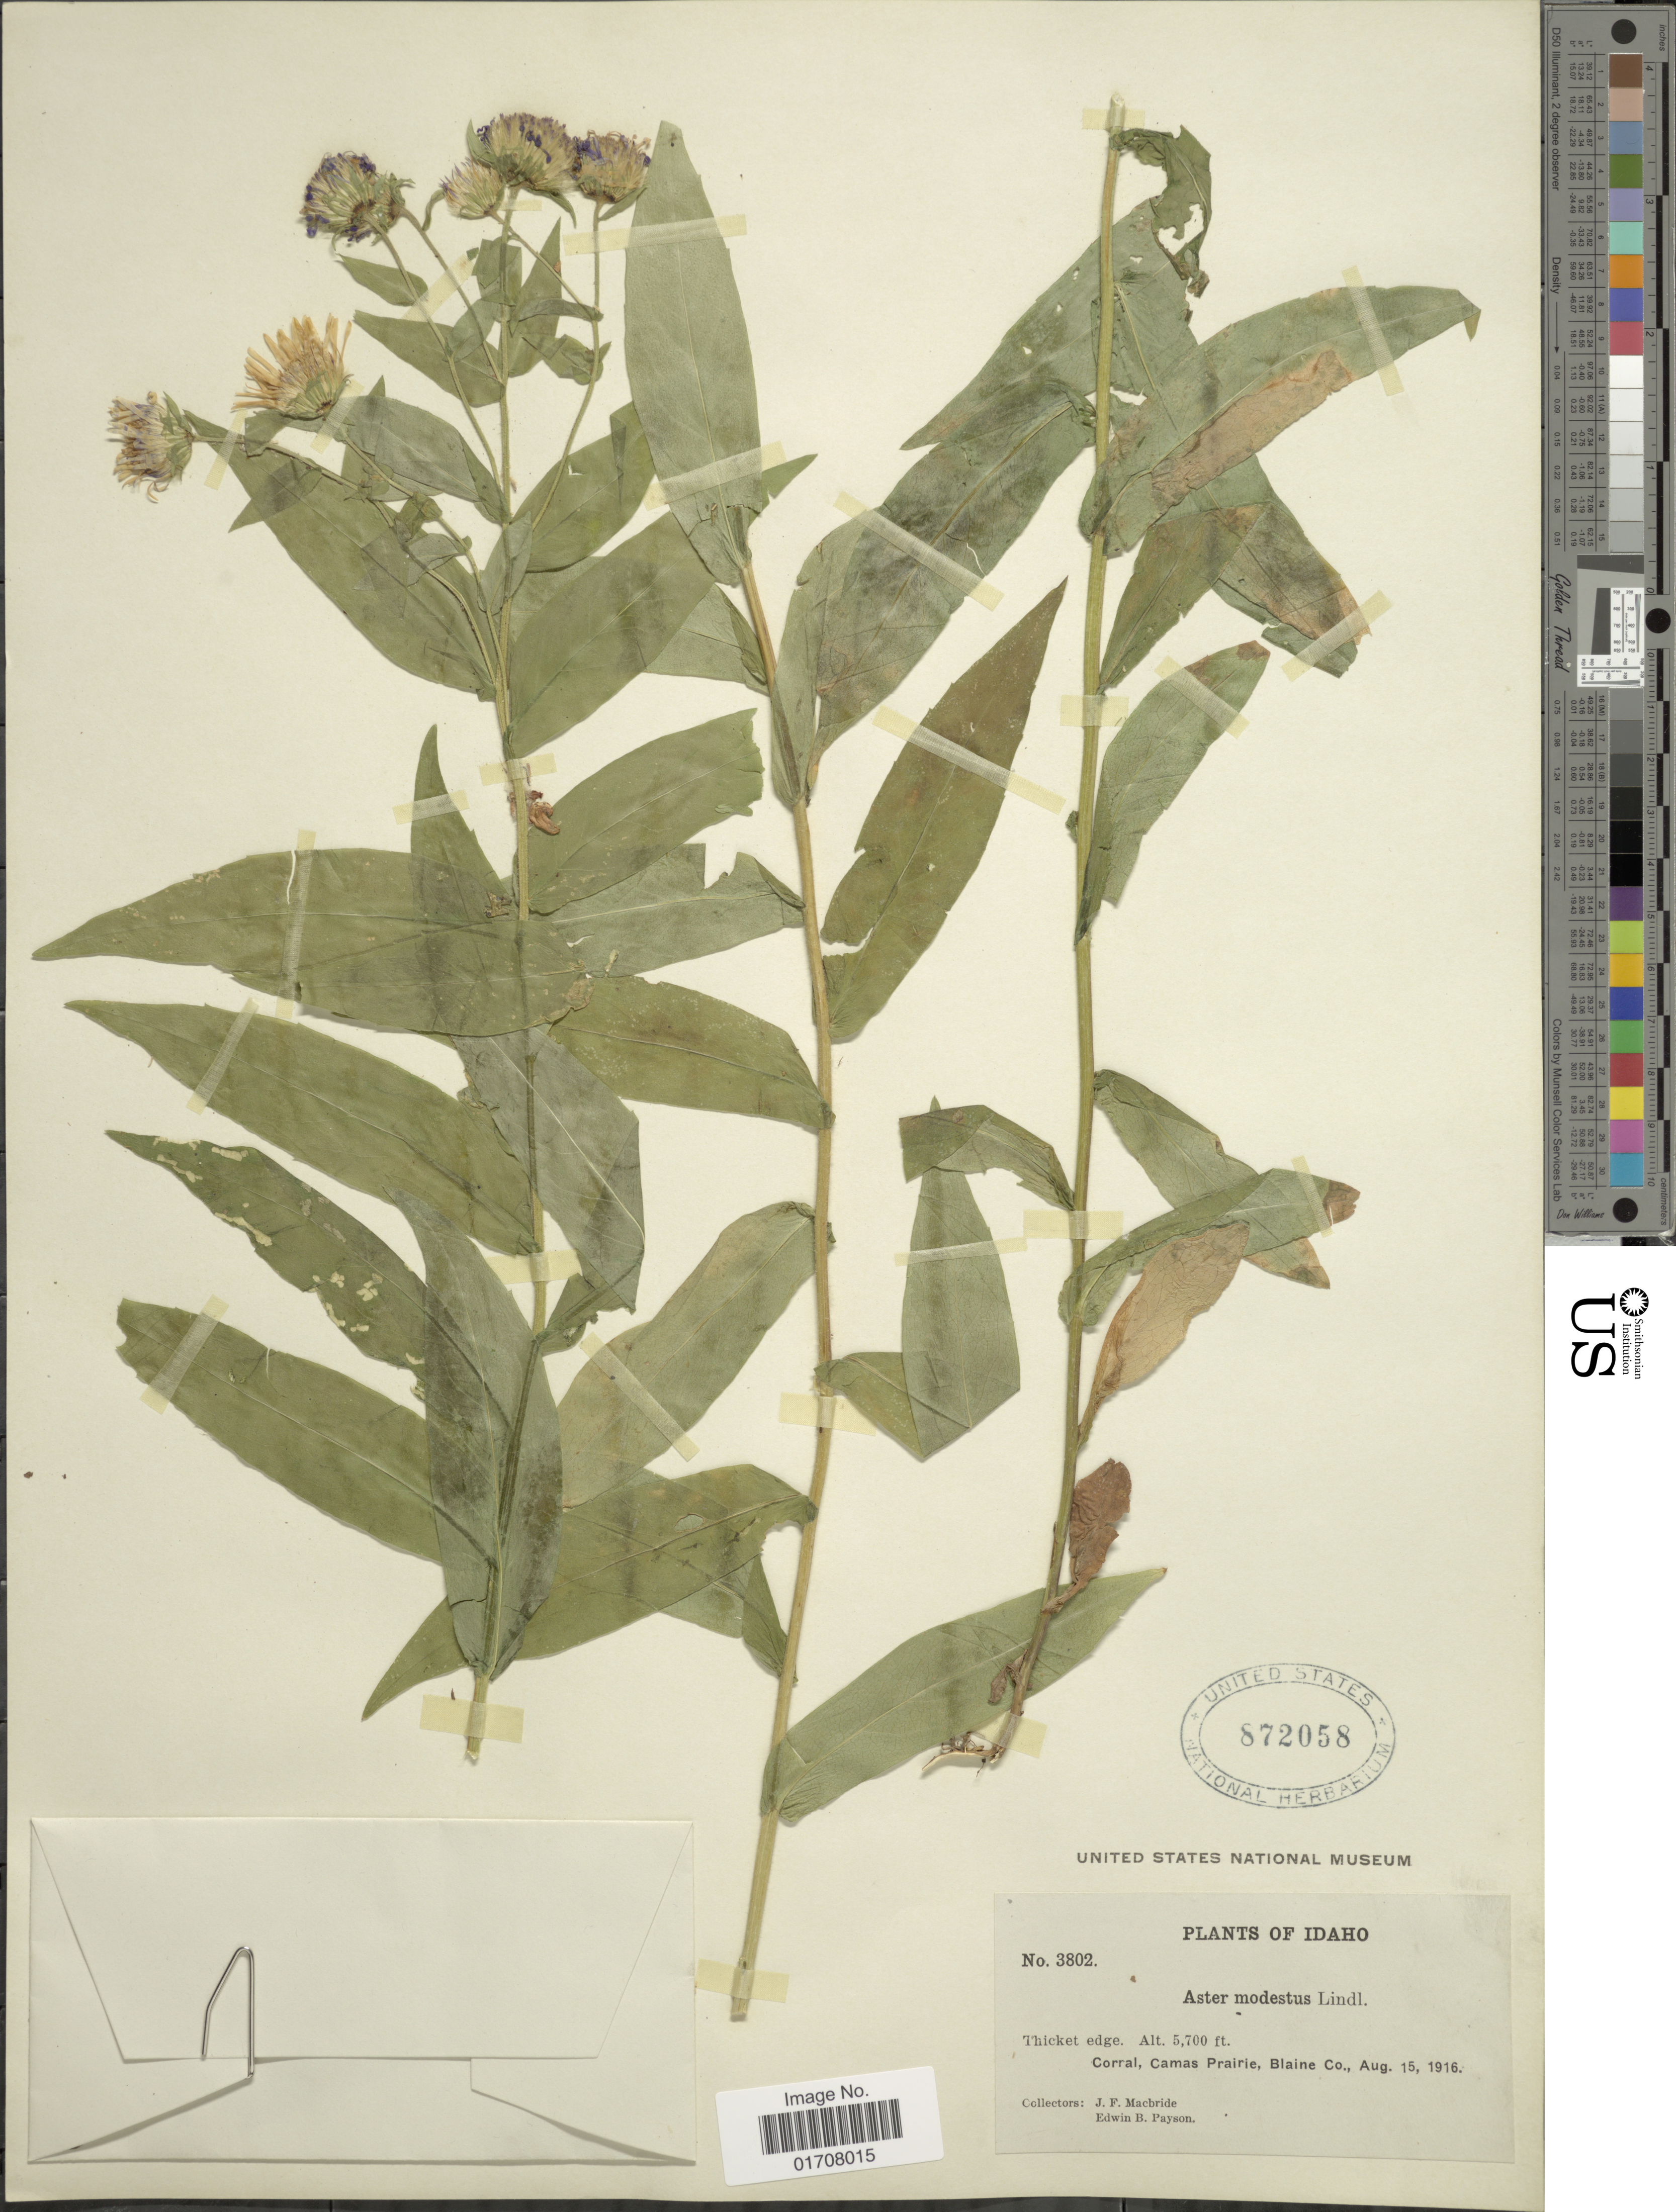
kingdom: Plantae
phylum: Tracheophyta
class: Magnoliopsida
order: Asterales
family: Asteraceae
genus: Canadanthus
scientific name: Canadanthus modestus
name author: (Lindl.) G.L. Nesom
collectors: J. F. Macbride & E. B. Payson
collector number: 3802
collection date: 1916-08-15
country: United States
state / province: Idaho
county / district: Blaine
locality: Corral, Camas Prairie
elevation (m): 1737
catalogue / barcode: US 872058